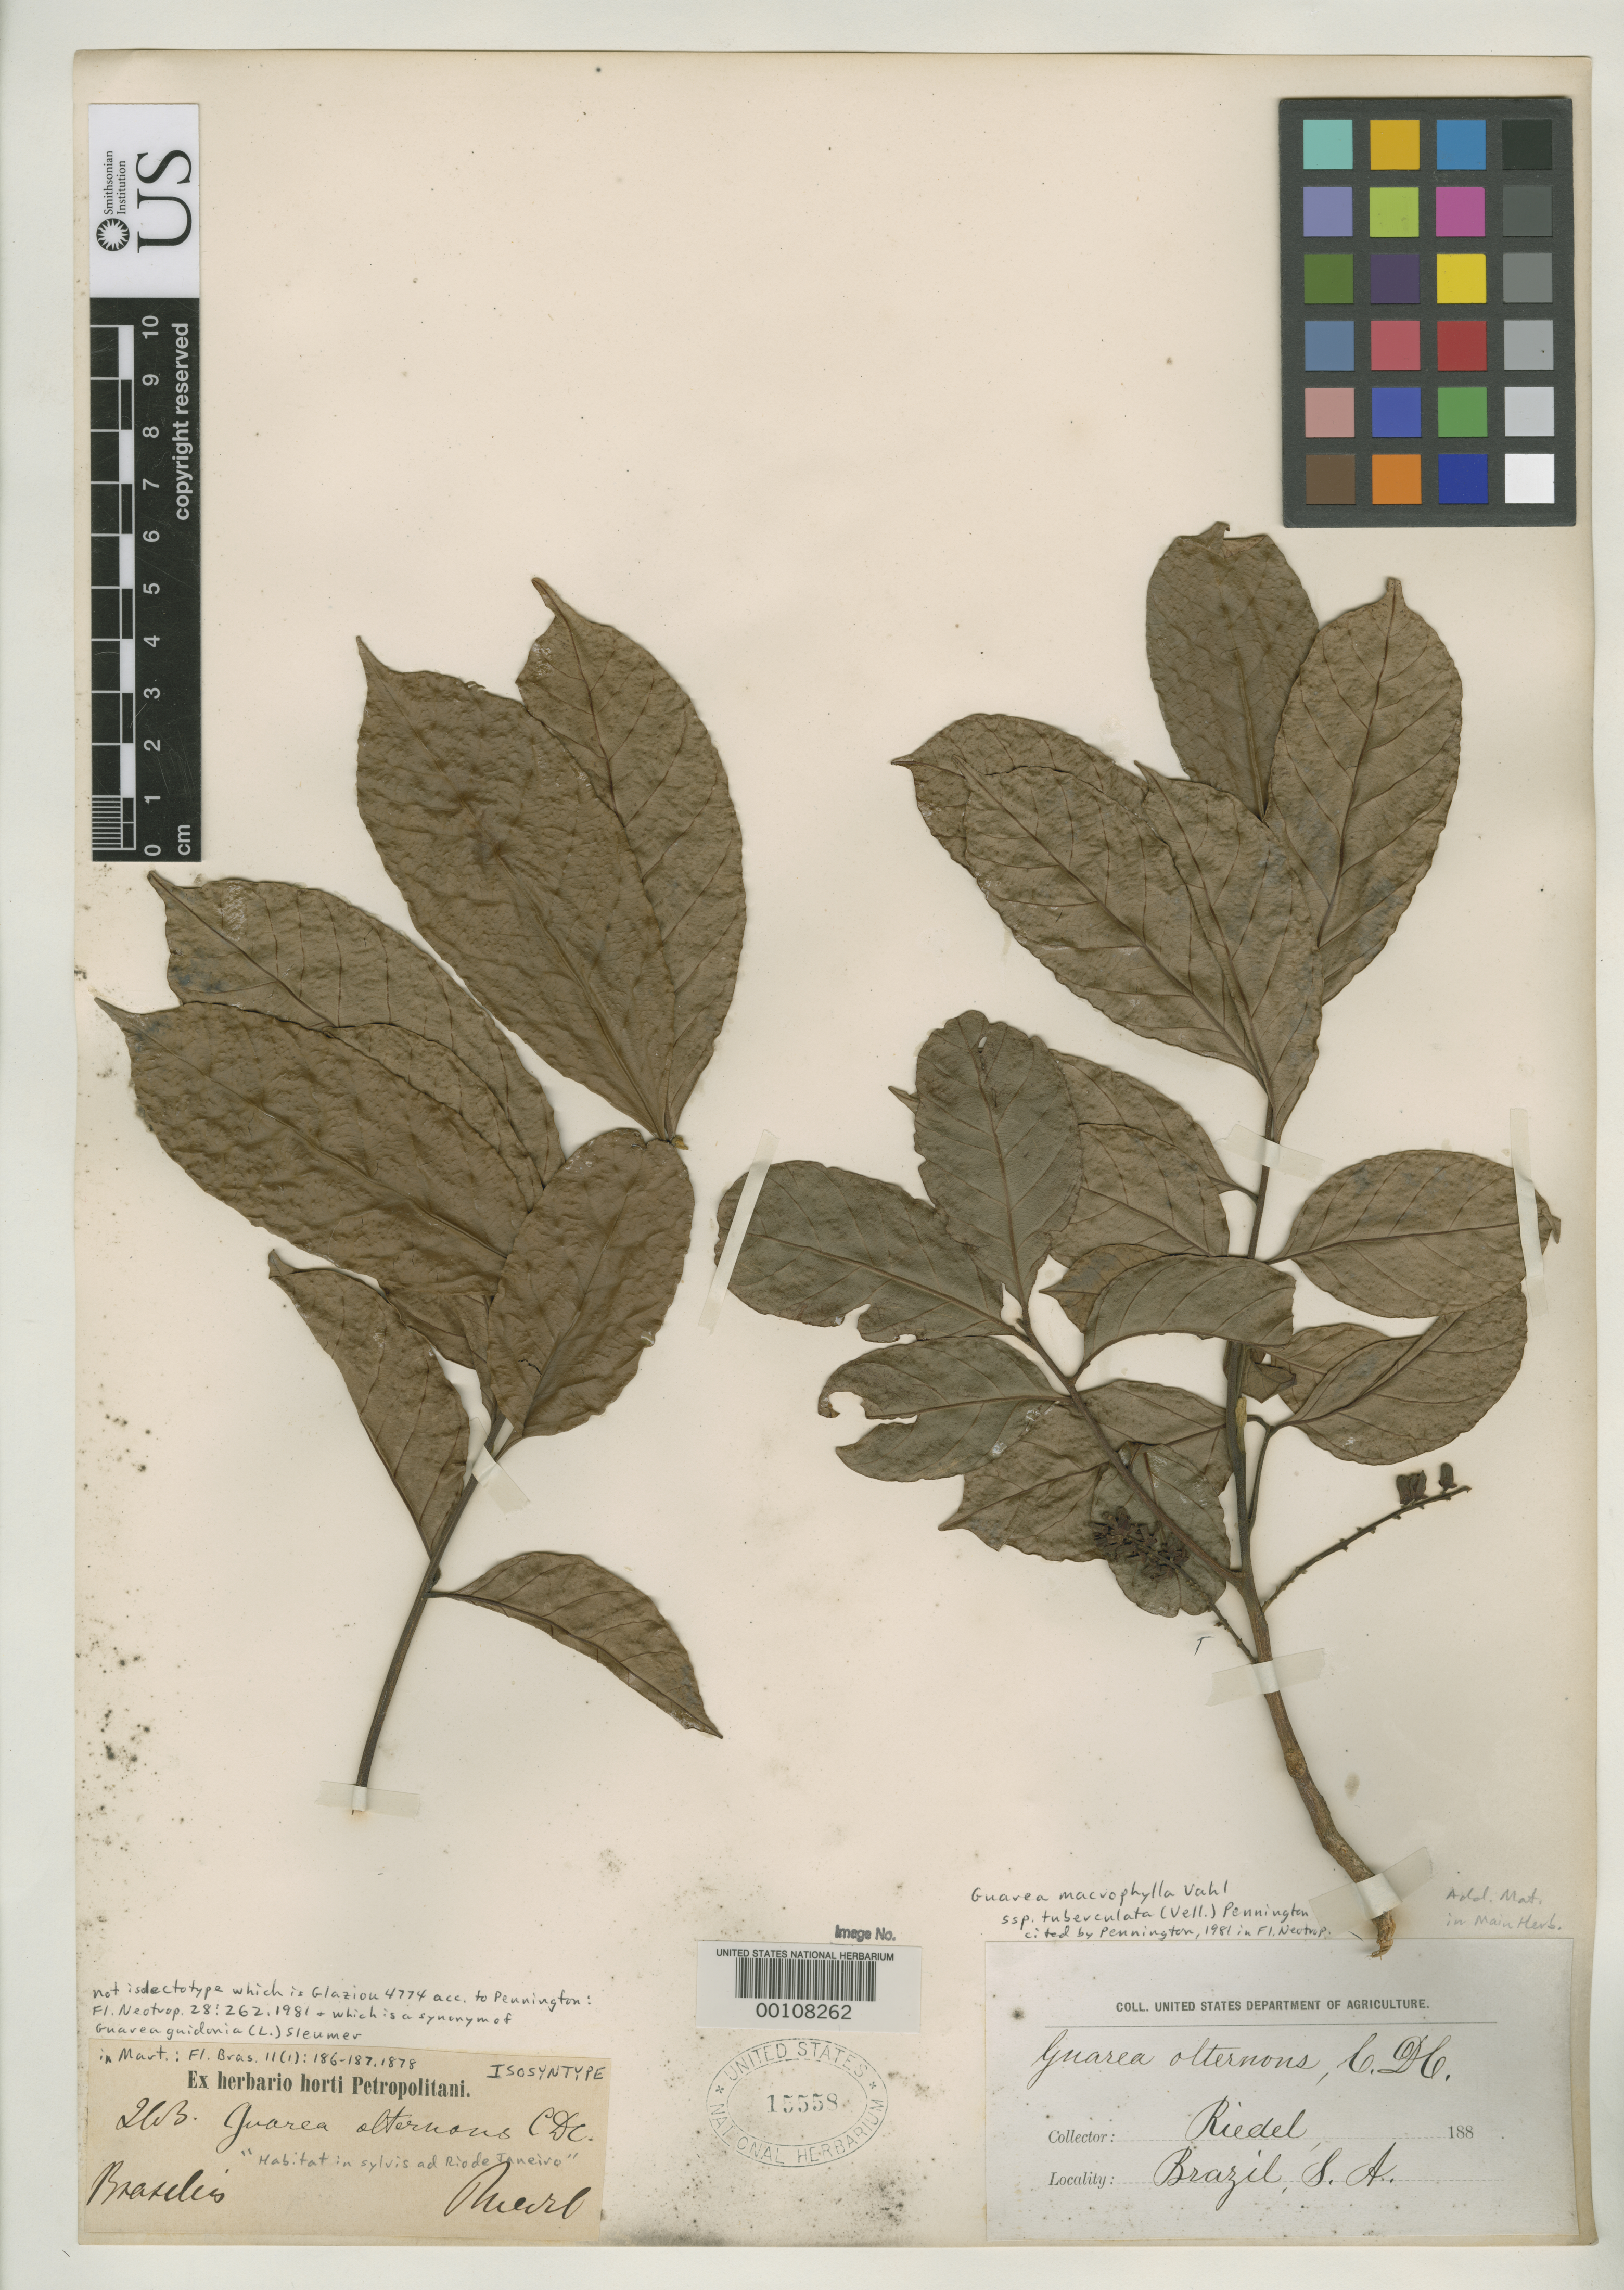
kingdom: Plantae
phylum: Tracheophyta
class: Magnoliopsida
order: Sapindales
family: Meliaceae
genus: Guarea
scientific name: Guarea alternans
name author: C. DC. in Mart.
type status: Isosyntype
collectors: L. Riedel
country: Brazil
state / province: Rio de Janeiro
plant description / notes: Currently accepted name as cited by Pennington in Fl. Neotrop. (1981).; Lectotype collection is Glaziou 4774 as cited by Pennington, Fl. Neotrop. Monogr. 28: 262 (1981).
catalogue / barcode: US 15558